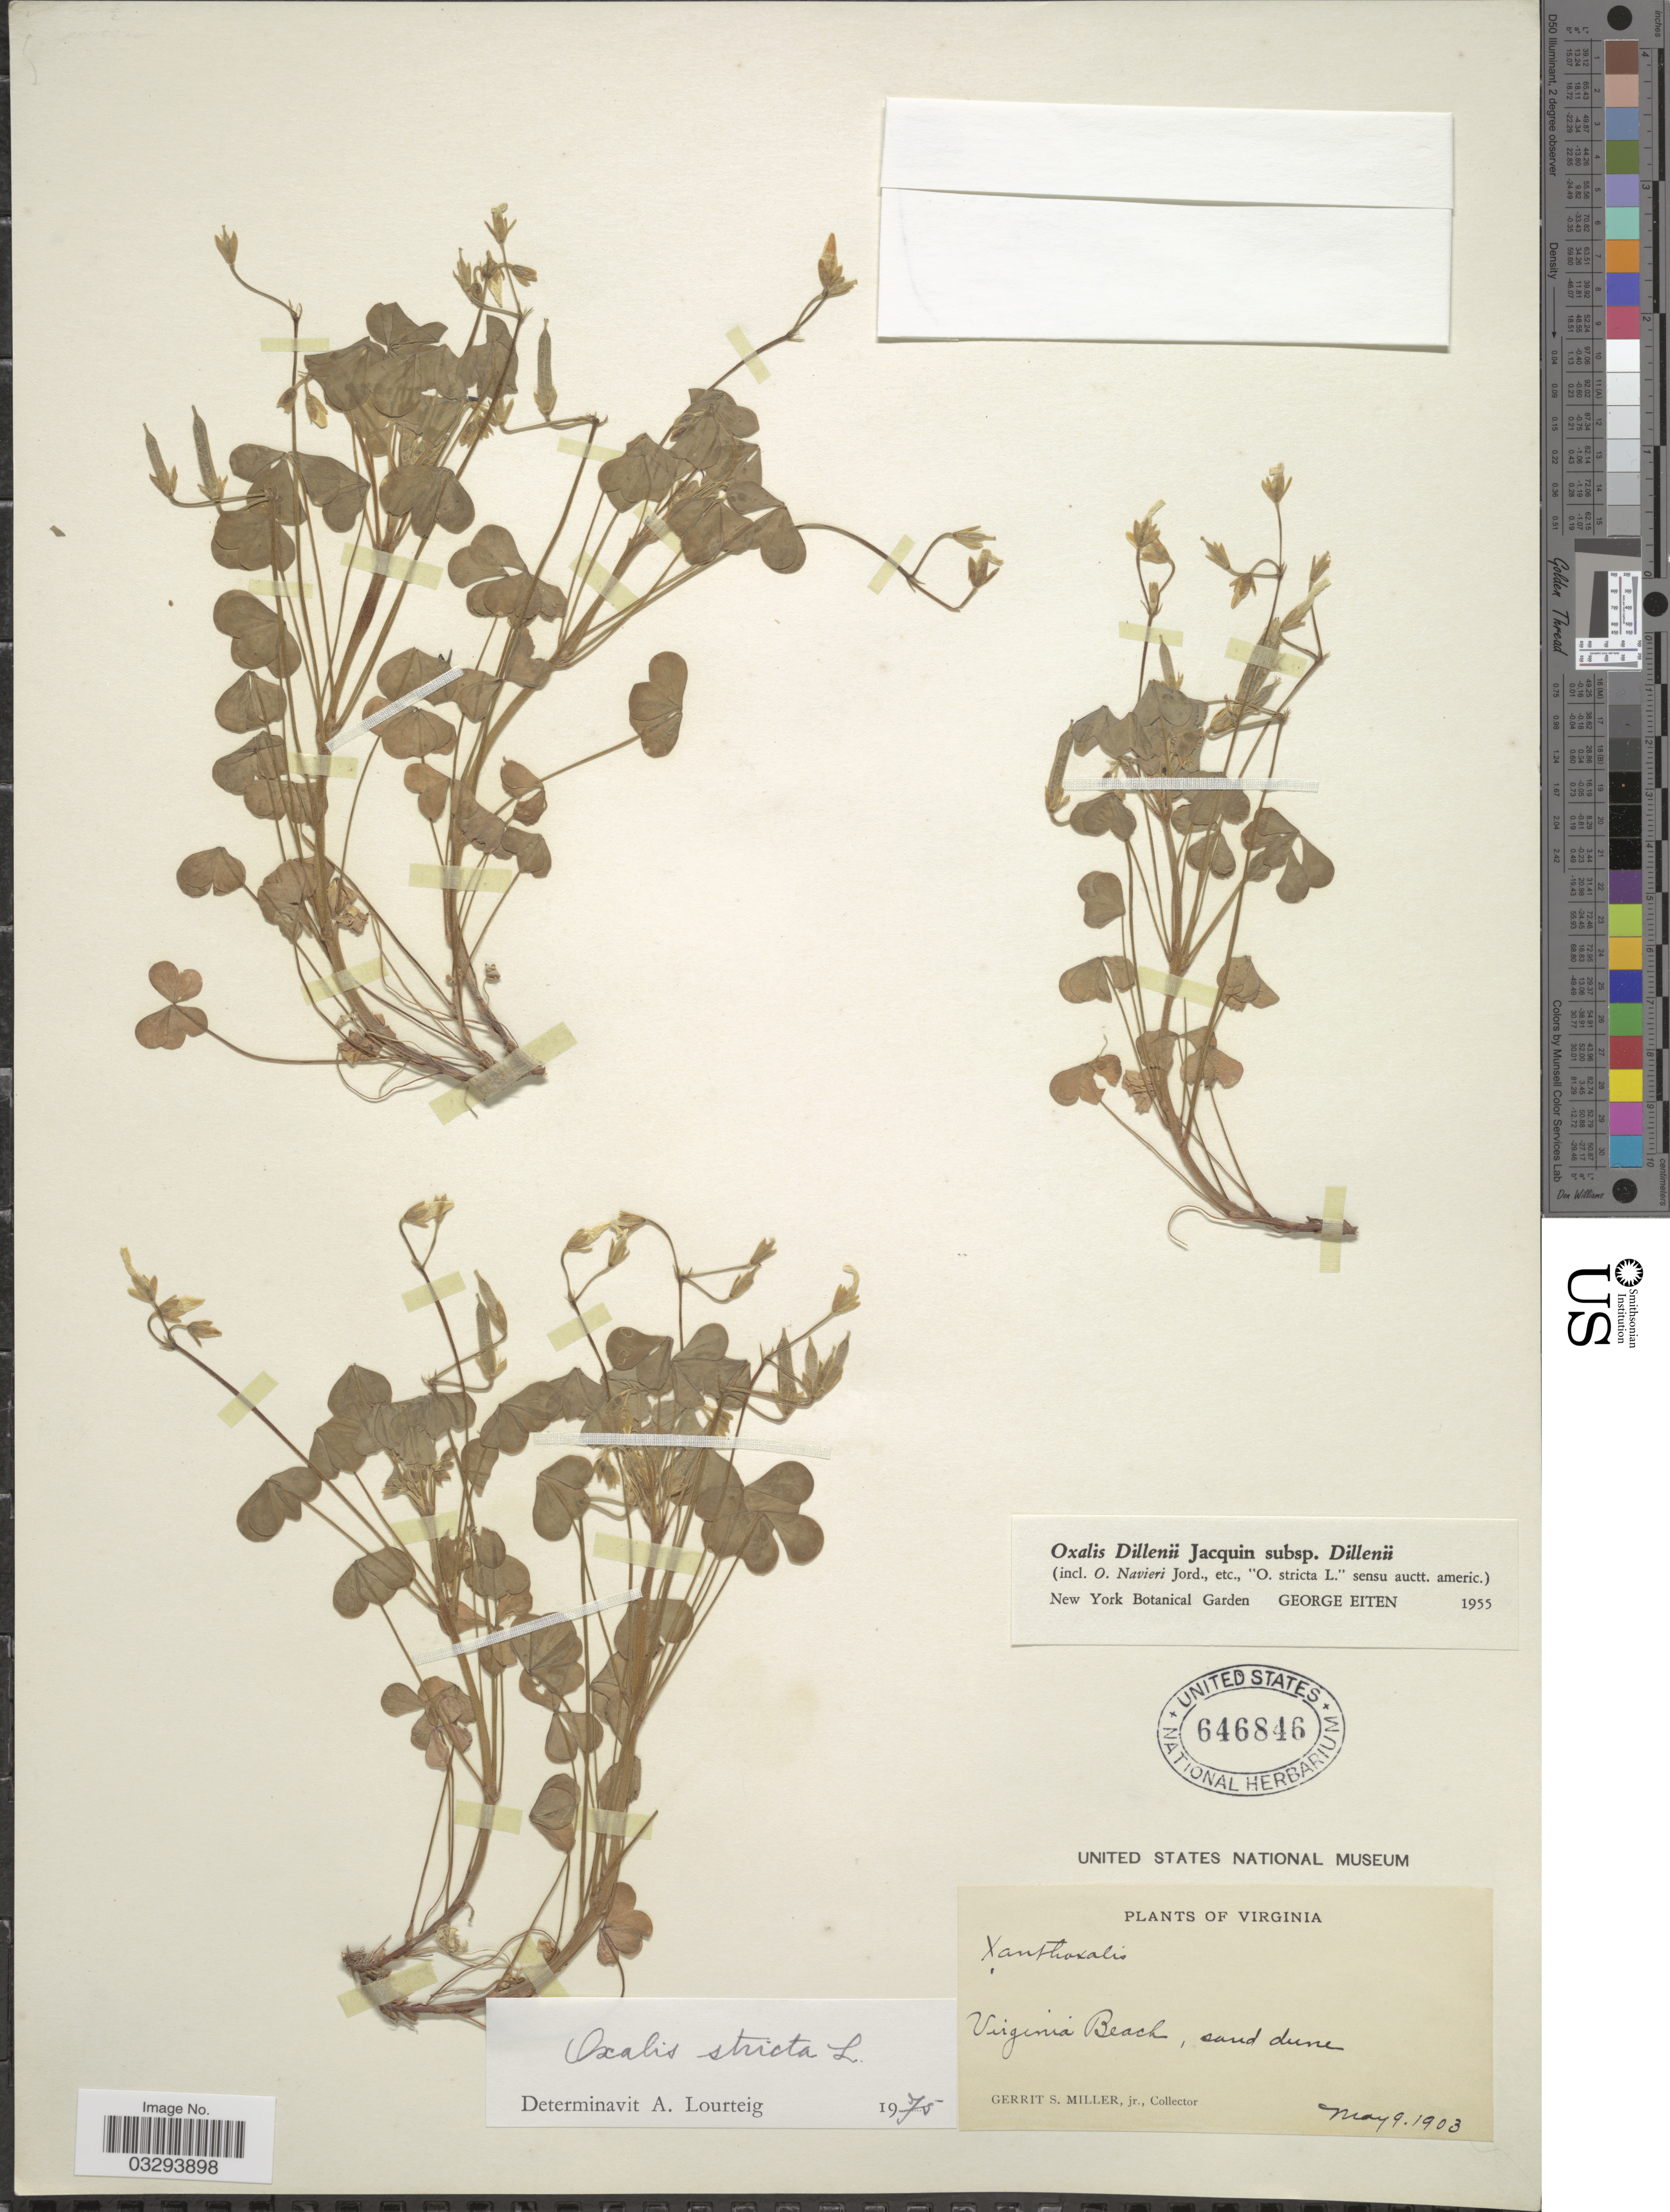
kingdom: Plantae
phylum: Tracheophyta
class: Magnoliopsida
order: Oxalidales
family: Oxalidaceae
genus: Oxalis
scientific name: Oxalis stricta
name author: L.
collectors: G. S. Miller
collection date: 1903-05-09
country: United States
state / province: Virginia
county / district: City of Virginia Beach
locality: Virginia Beach.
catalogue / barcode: US 646846